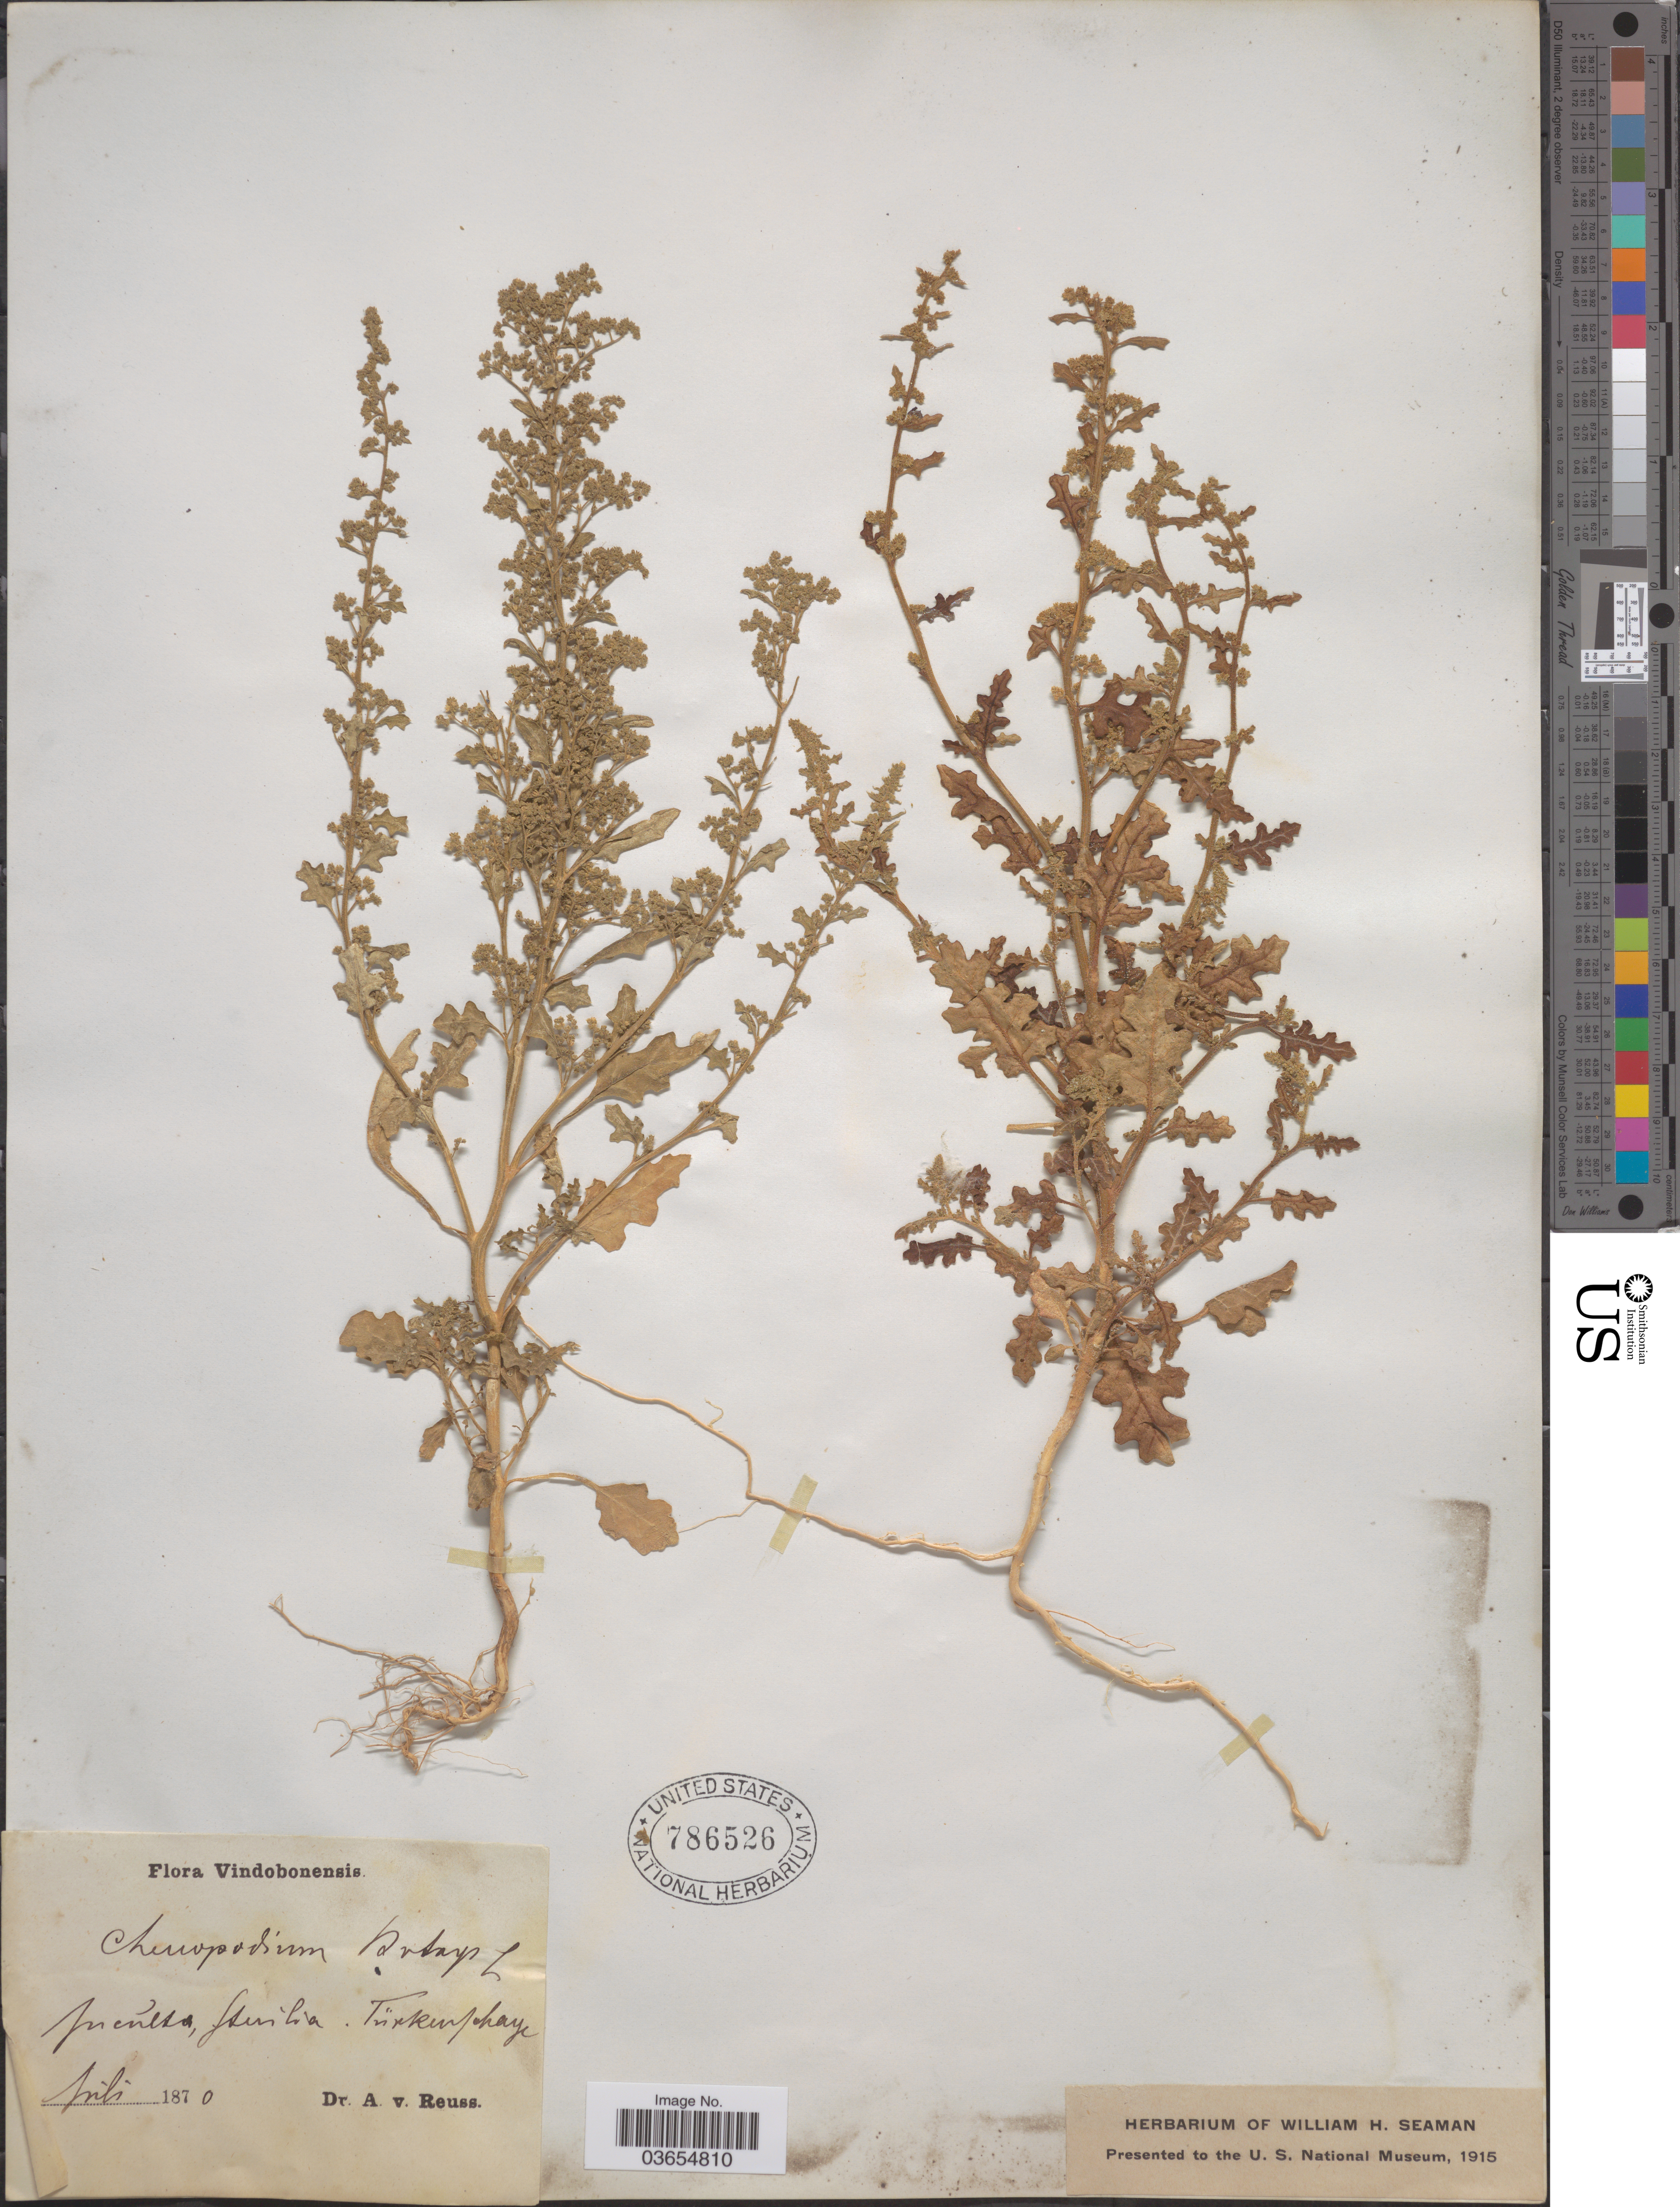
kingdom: Plantae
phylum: Tracheophyta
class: Magnoliopsida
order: Caryophyllales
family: Amaranthaceae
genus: Chenopodium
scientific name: Chenopodium botrys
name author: L.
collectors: A. Reuss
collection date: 1870-07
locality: In culta, Jsuilia. [interpreted] Türkenphaye [interpreted].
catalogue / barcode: US 786526